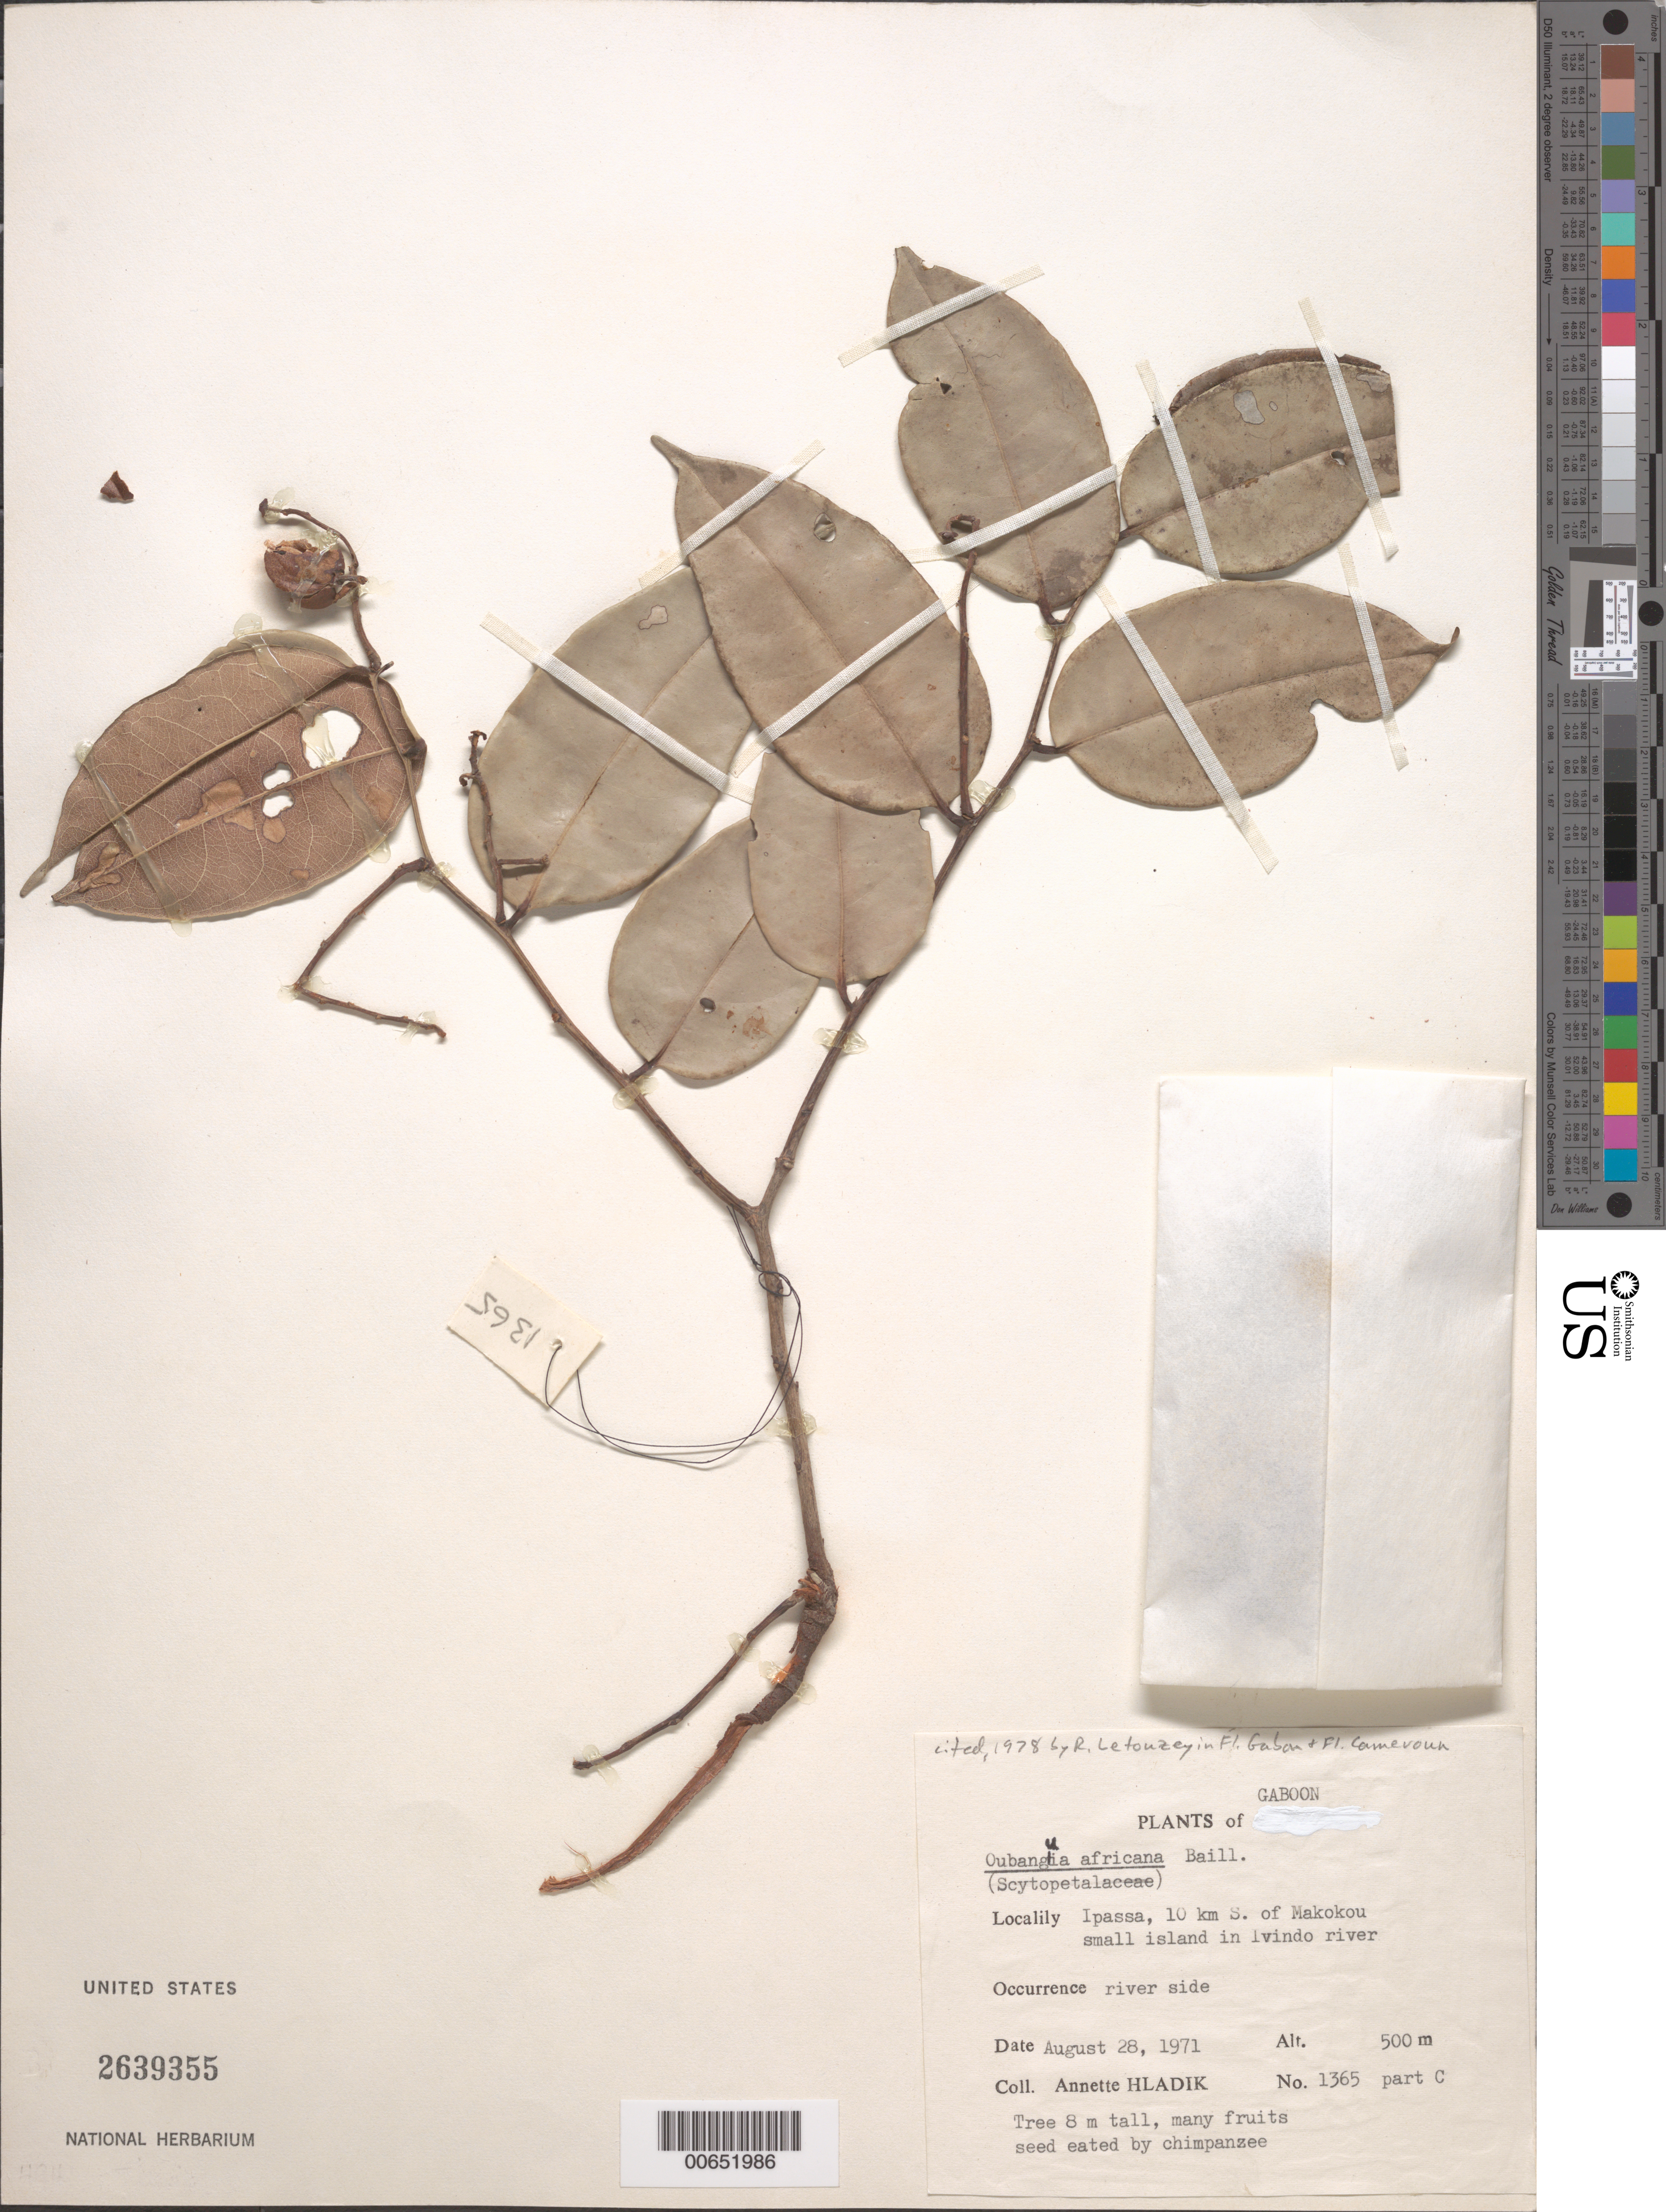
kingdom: Plantae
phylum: Tracheophyta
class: Magnoliopsida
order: Ericales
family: Lecythidaceae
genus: Oubanguia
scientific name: Oubanguia africana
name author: Baill.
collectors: A. Hladik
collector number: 1365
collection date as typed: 28 Aug 1971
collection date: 1971-08-28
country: Gabon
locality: Ipassa, S of Makokou, small island in lvindo River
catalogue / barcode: US 2639355